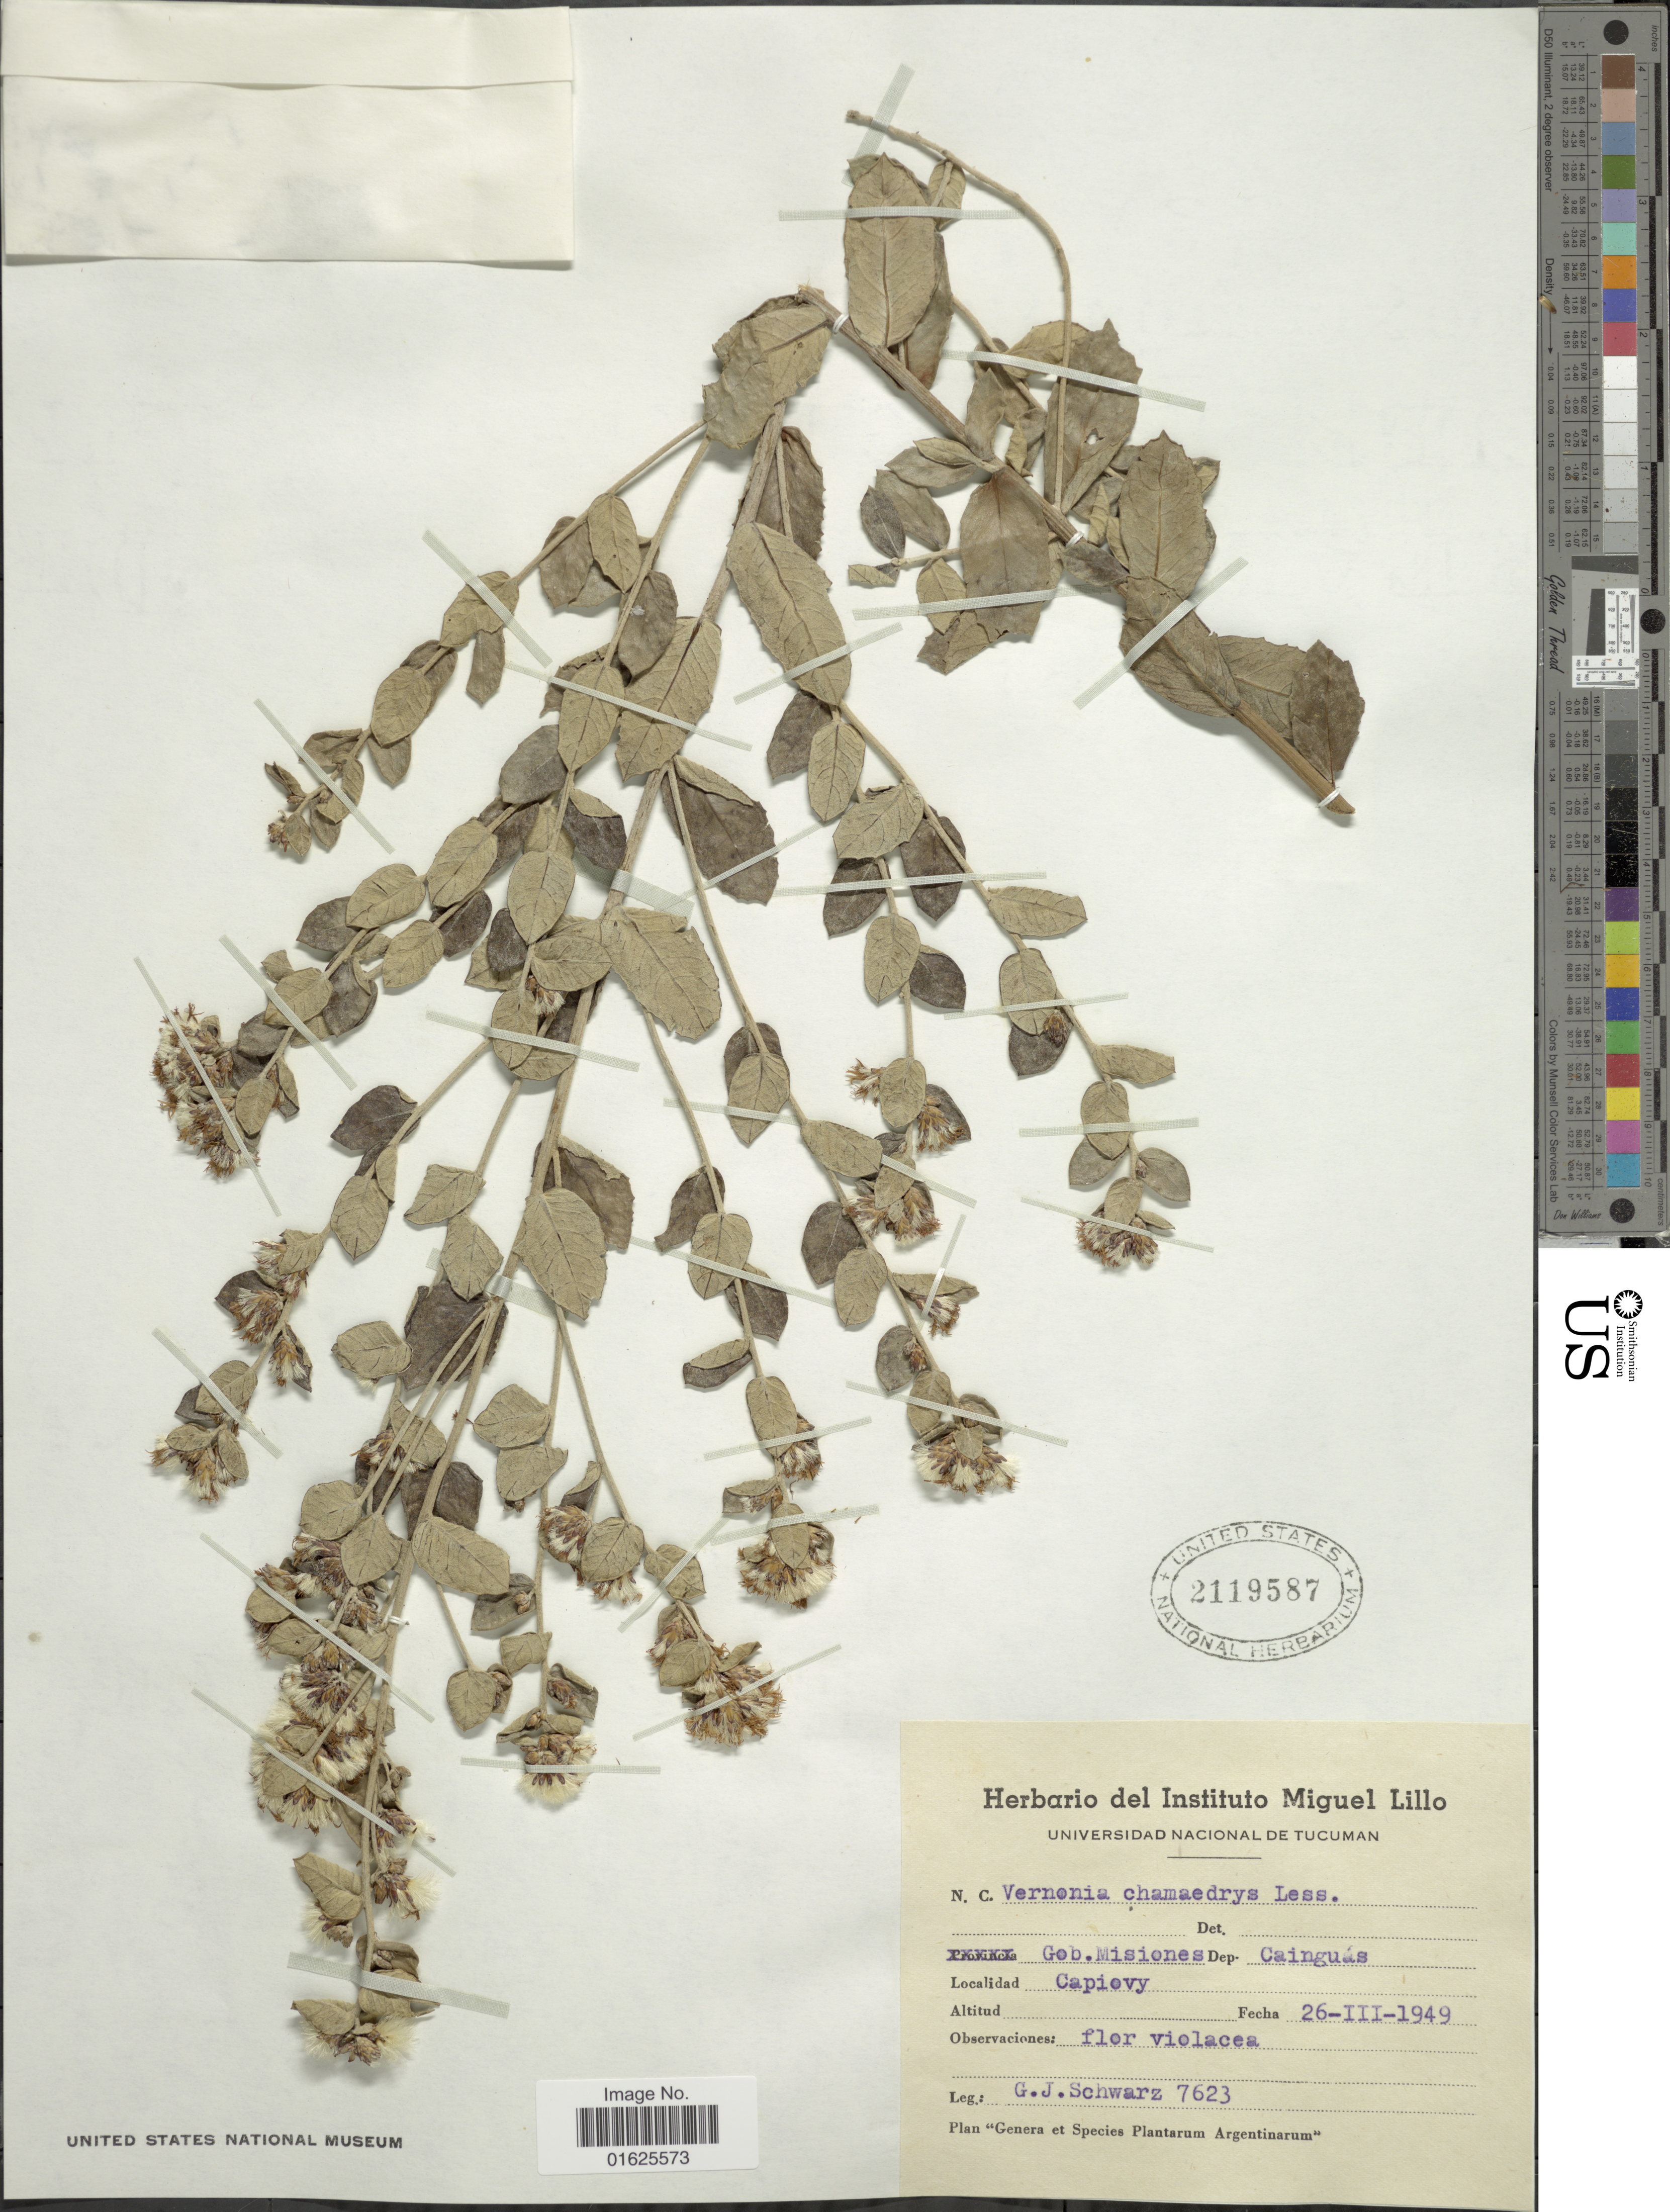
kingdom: Plantae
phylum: Tracheophyta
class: Magnoliopsida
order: Asterales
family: Asteraceae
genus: Vernonanthura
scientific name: Vernonanthura chamaedrys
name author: (Less.) H. Rob.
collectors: G. J. Schwarz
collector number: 7623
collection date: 1949-03-26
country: Argentina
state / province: Misiones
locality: Gob. Misiones, Dep. Gainguás, Capiovy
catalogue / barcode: US 2119587